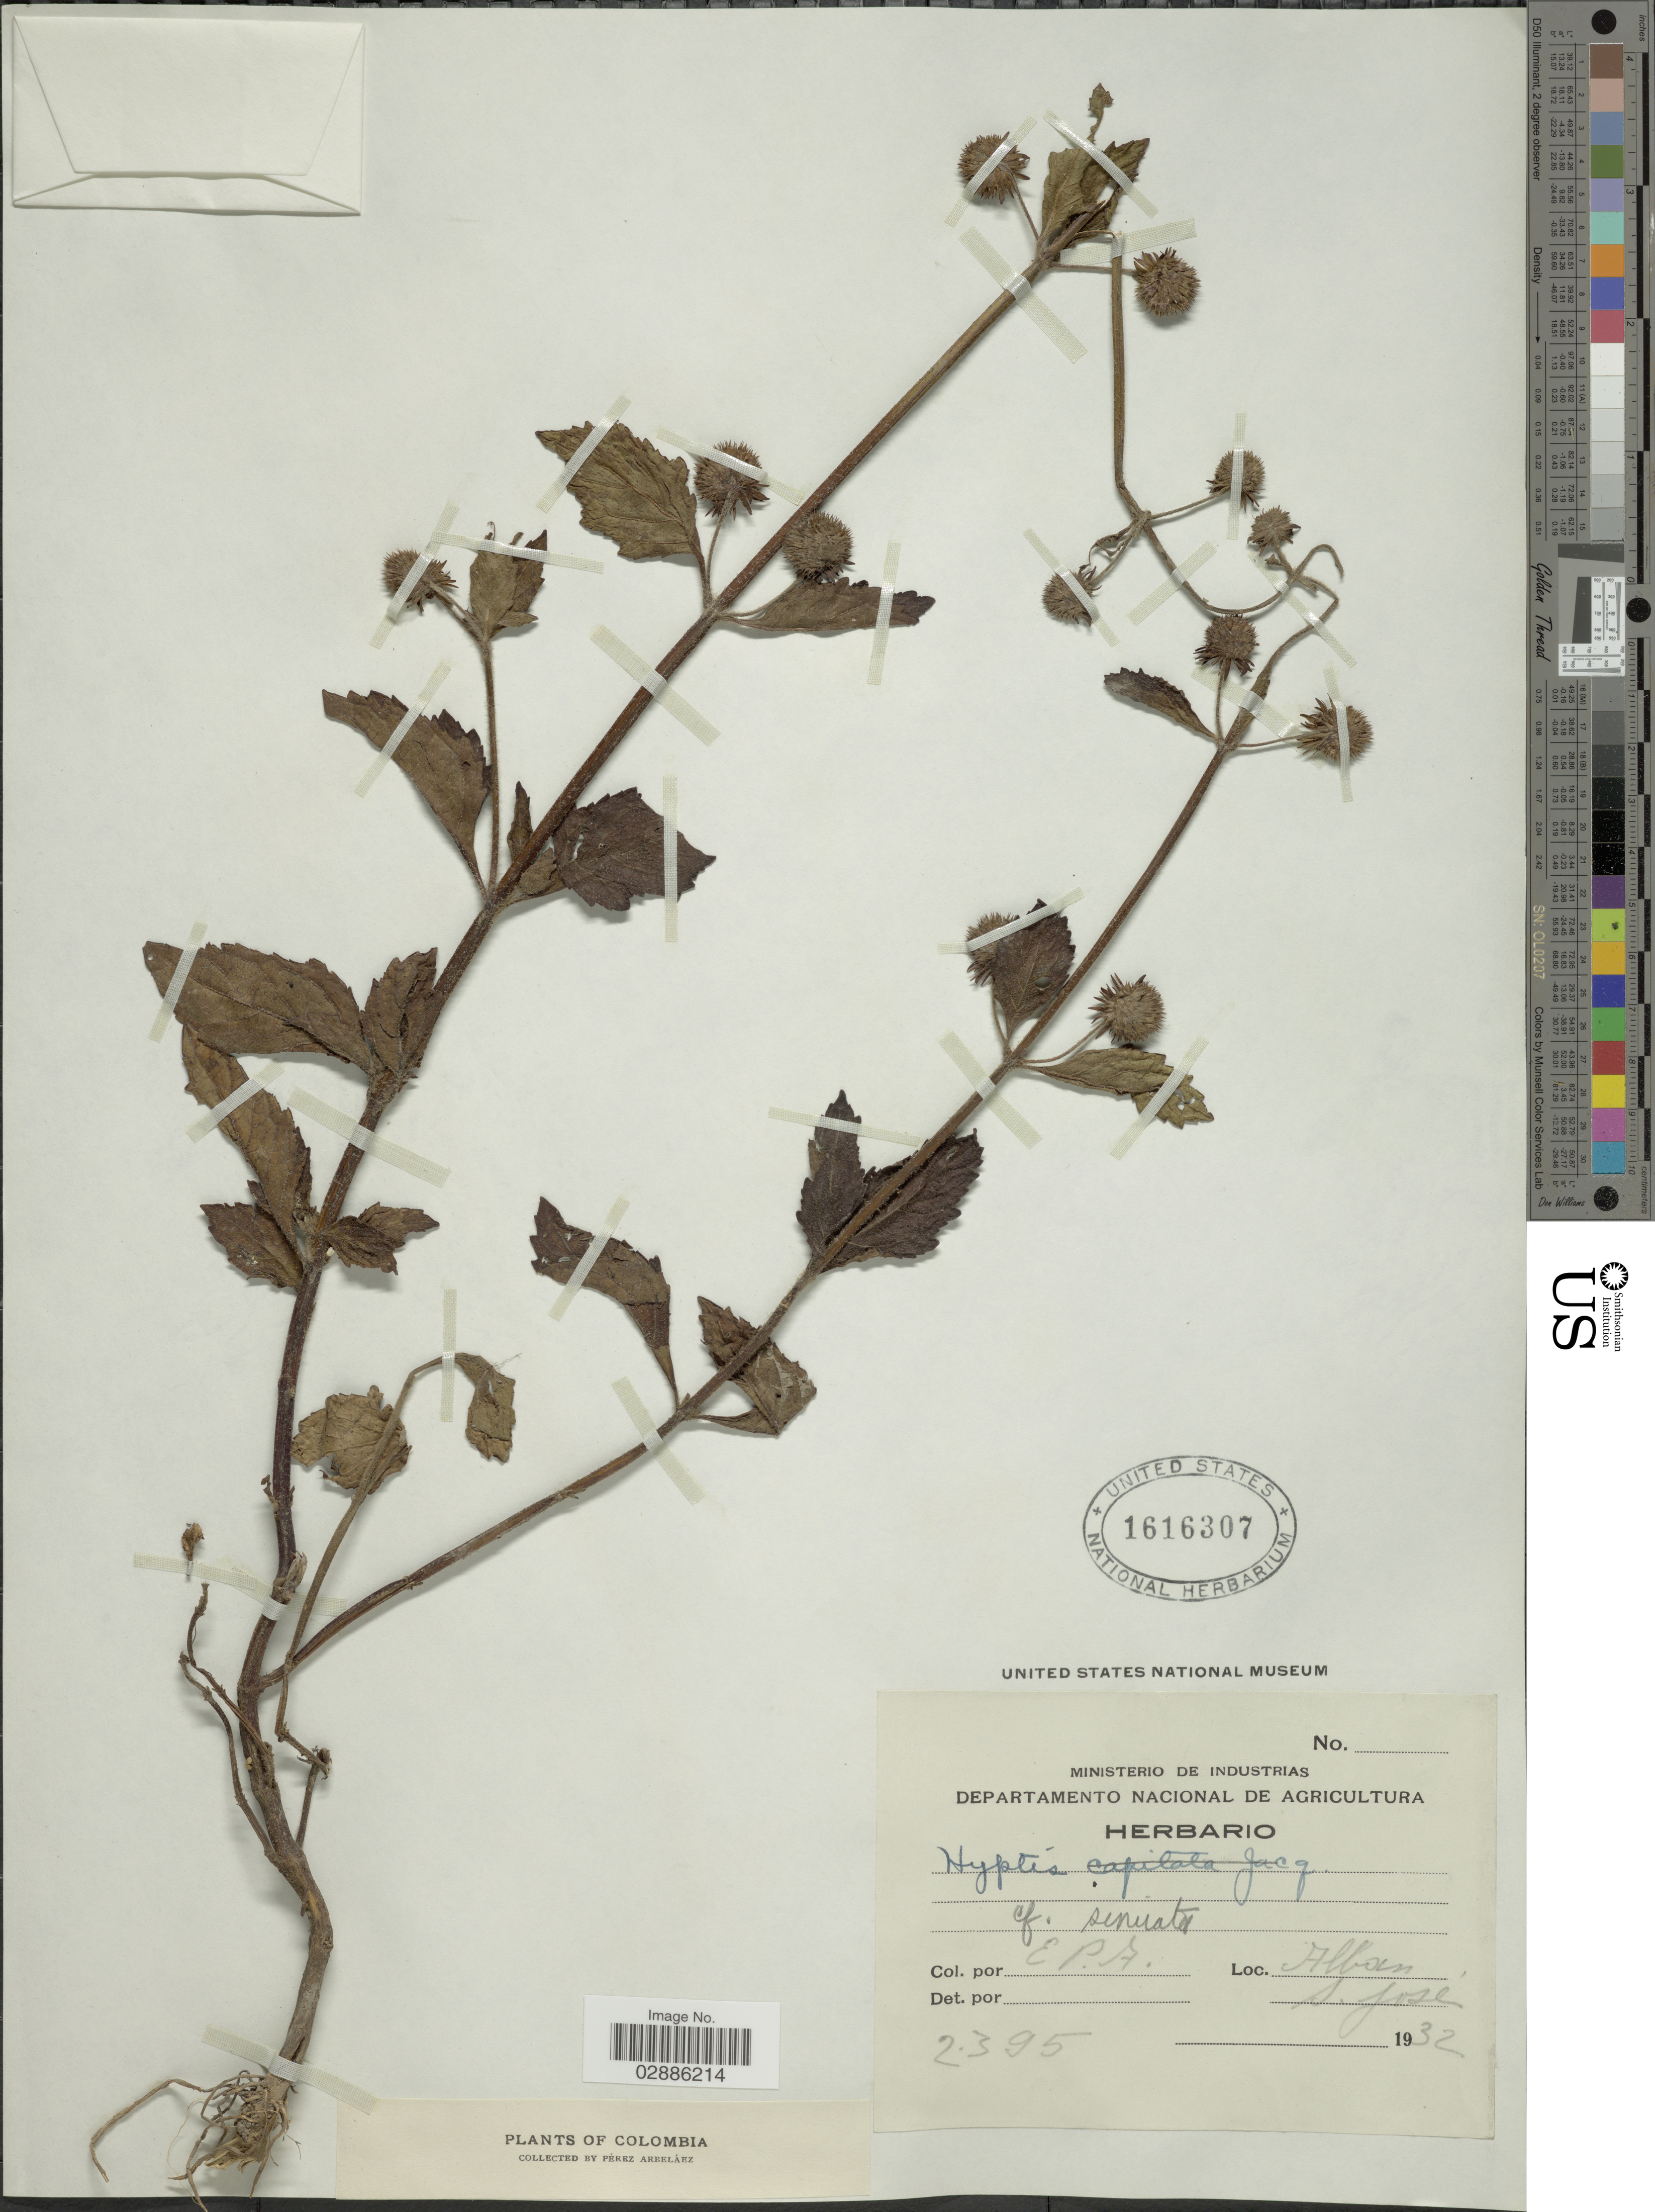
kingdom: Plantae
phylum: Tracheophyta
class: Magnoliopsida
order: Lamiales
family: Lamiaceae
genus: Hyptis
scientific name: Hyptis sinuata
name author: Pohl ex Benth.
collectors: E. Pérez Arbeláez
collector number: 2395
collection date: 1932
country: Colombia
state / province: Cundinamarca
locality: Alban, S. José.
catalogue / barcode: US 1616307